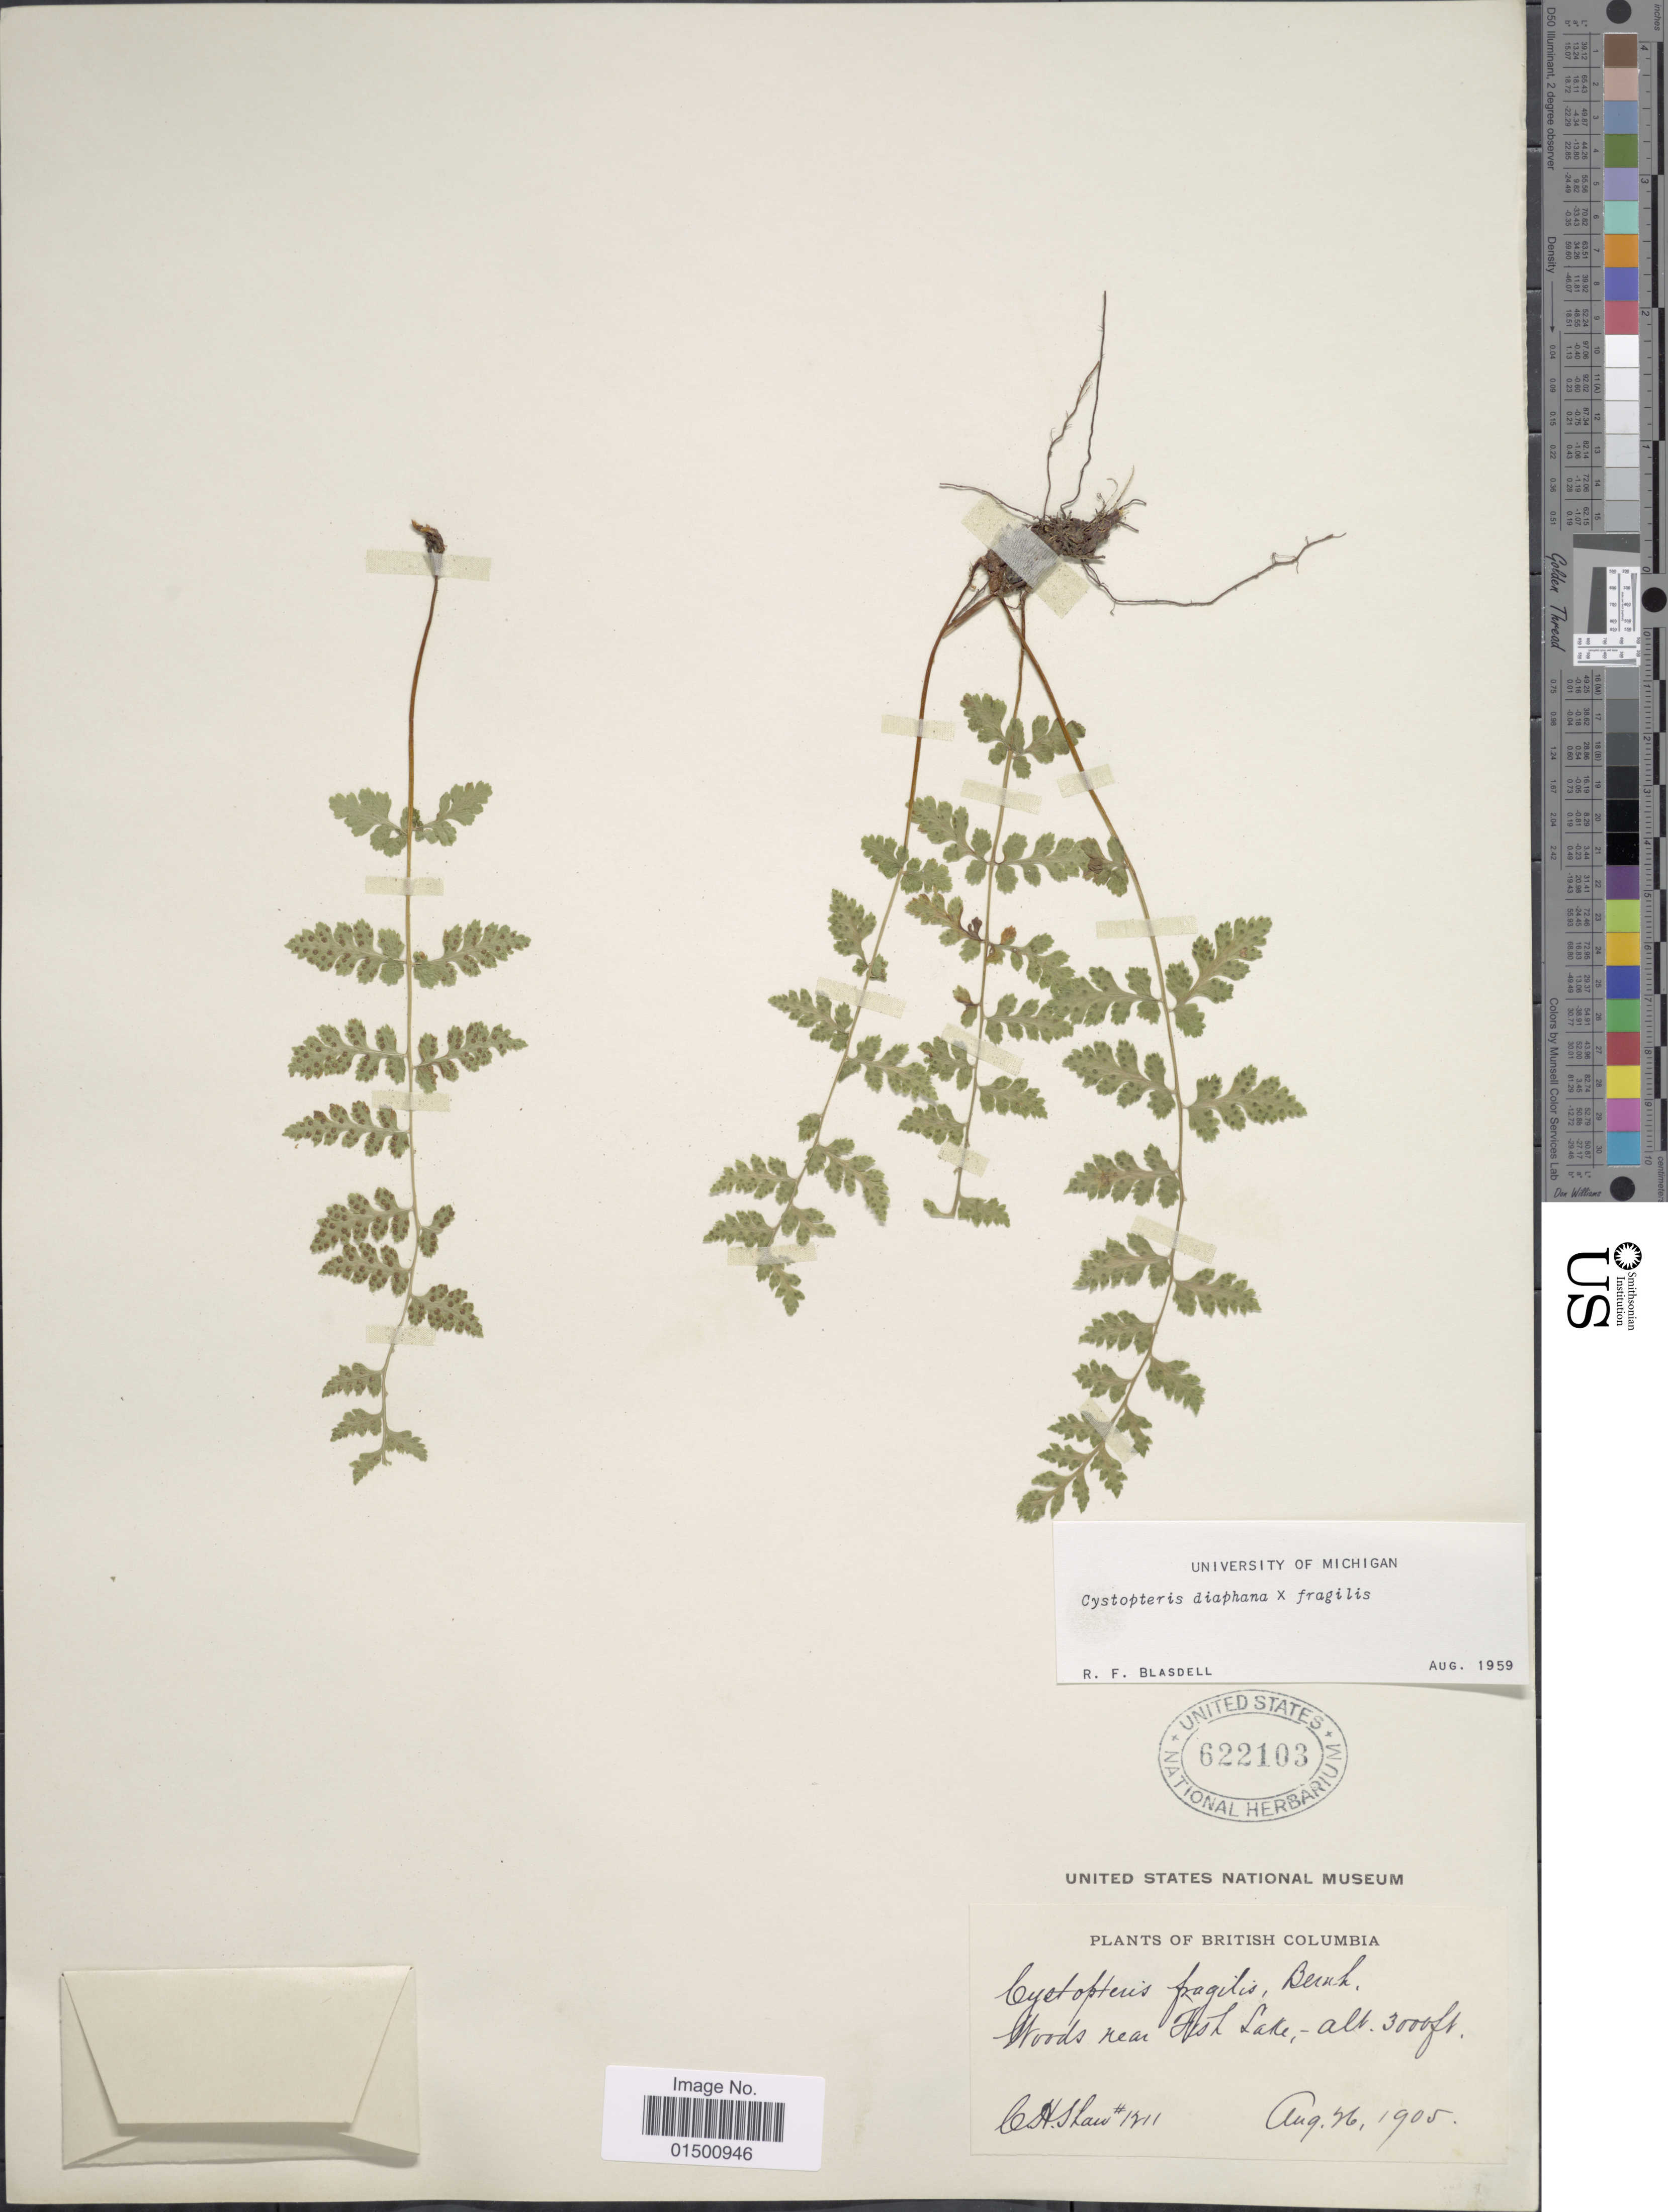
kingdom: Plantae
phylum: Tracheophyta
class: Polypodiopsida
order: Polypodiales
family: Cystopteridaceae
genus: Cystopteris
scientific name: Cystopteris diaphana x C. fragilis (L.) Bernh.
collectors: C. Shaw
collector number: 1211*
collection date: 1905-08-26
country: Canada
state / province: British Columbia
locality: Woods near Fish Lake.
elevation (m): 914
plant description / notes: Precise locality edit: Corrected "FishLake" to "Fish Lake."; Corrected Collector from C. H. S. Law to C. H. Shaw.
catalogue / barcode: US 622103